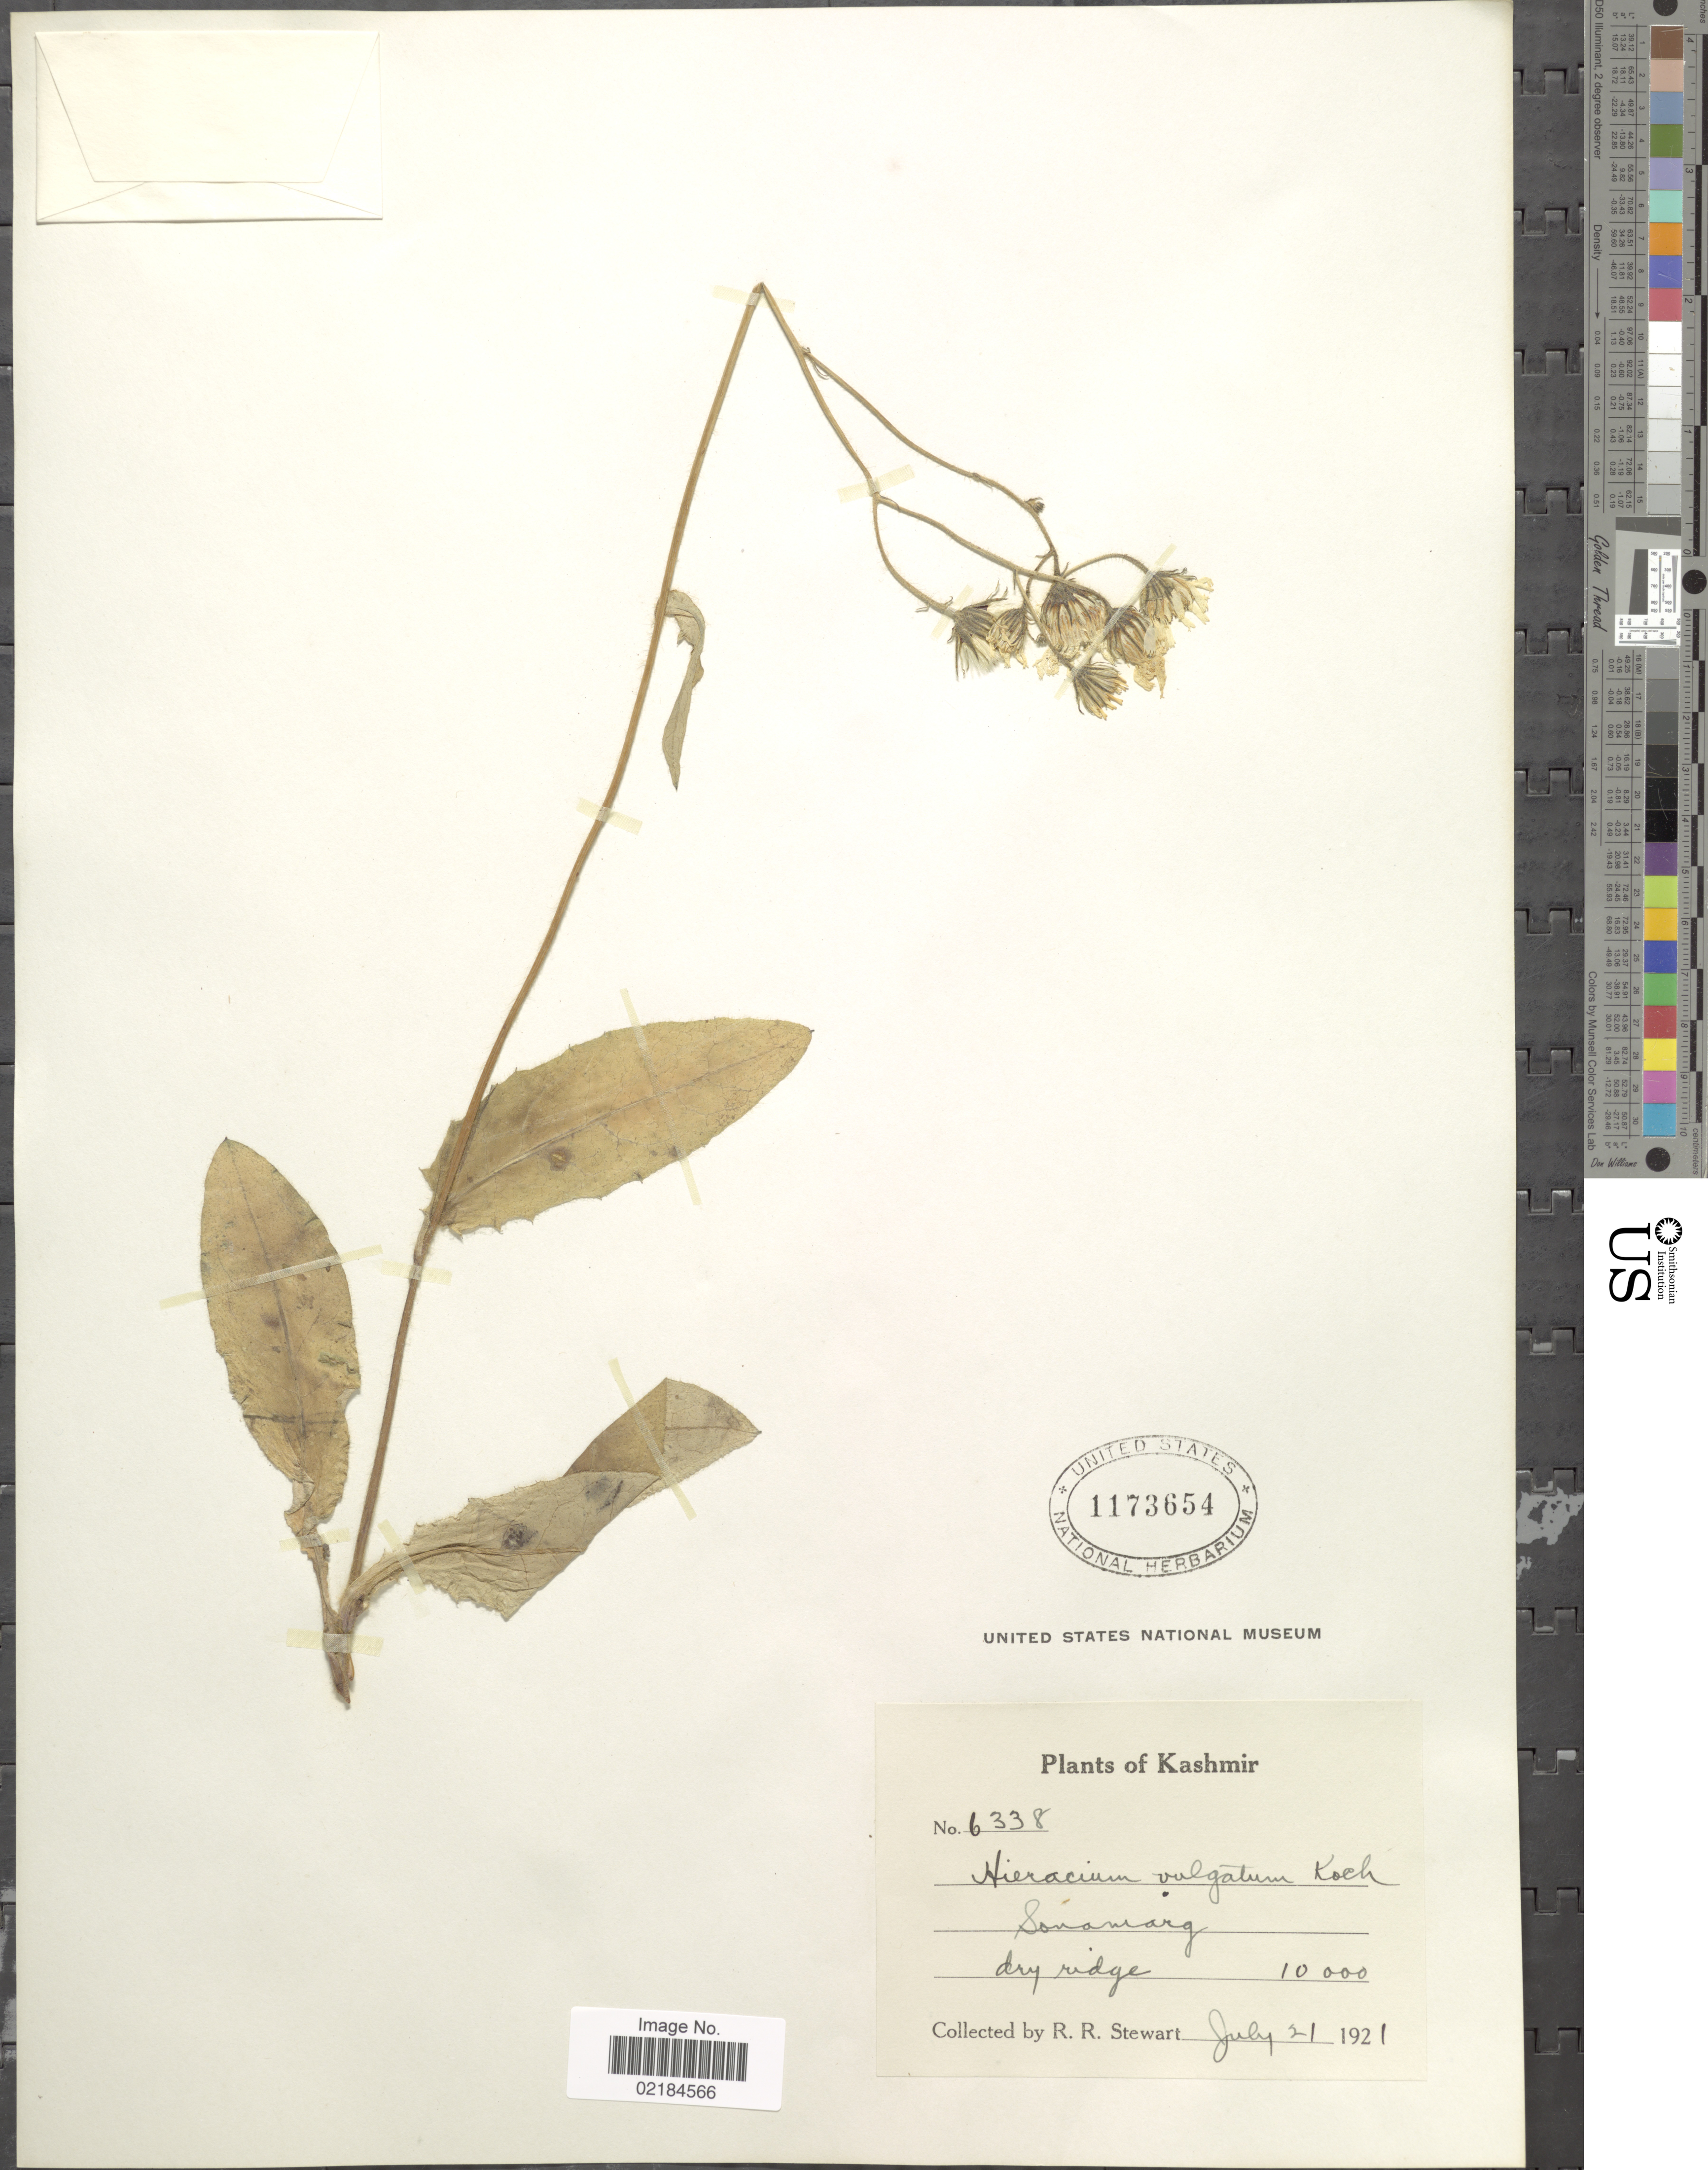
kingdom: Plantae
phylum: Tracheophyta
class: Magnoliopsida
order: Asterales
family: Asteraceae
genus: Hieracium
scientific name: Hieracium lachenalii subsp. cruenifolium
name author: (Dahlst. & Lübeck) Zahn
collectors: R. R. Stewart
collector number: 6338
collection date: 1921-07-21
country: India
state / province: Jammu and Kashmir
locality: Kashmir, Sonamarg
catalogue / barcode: US 1173654